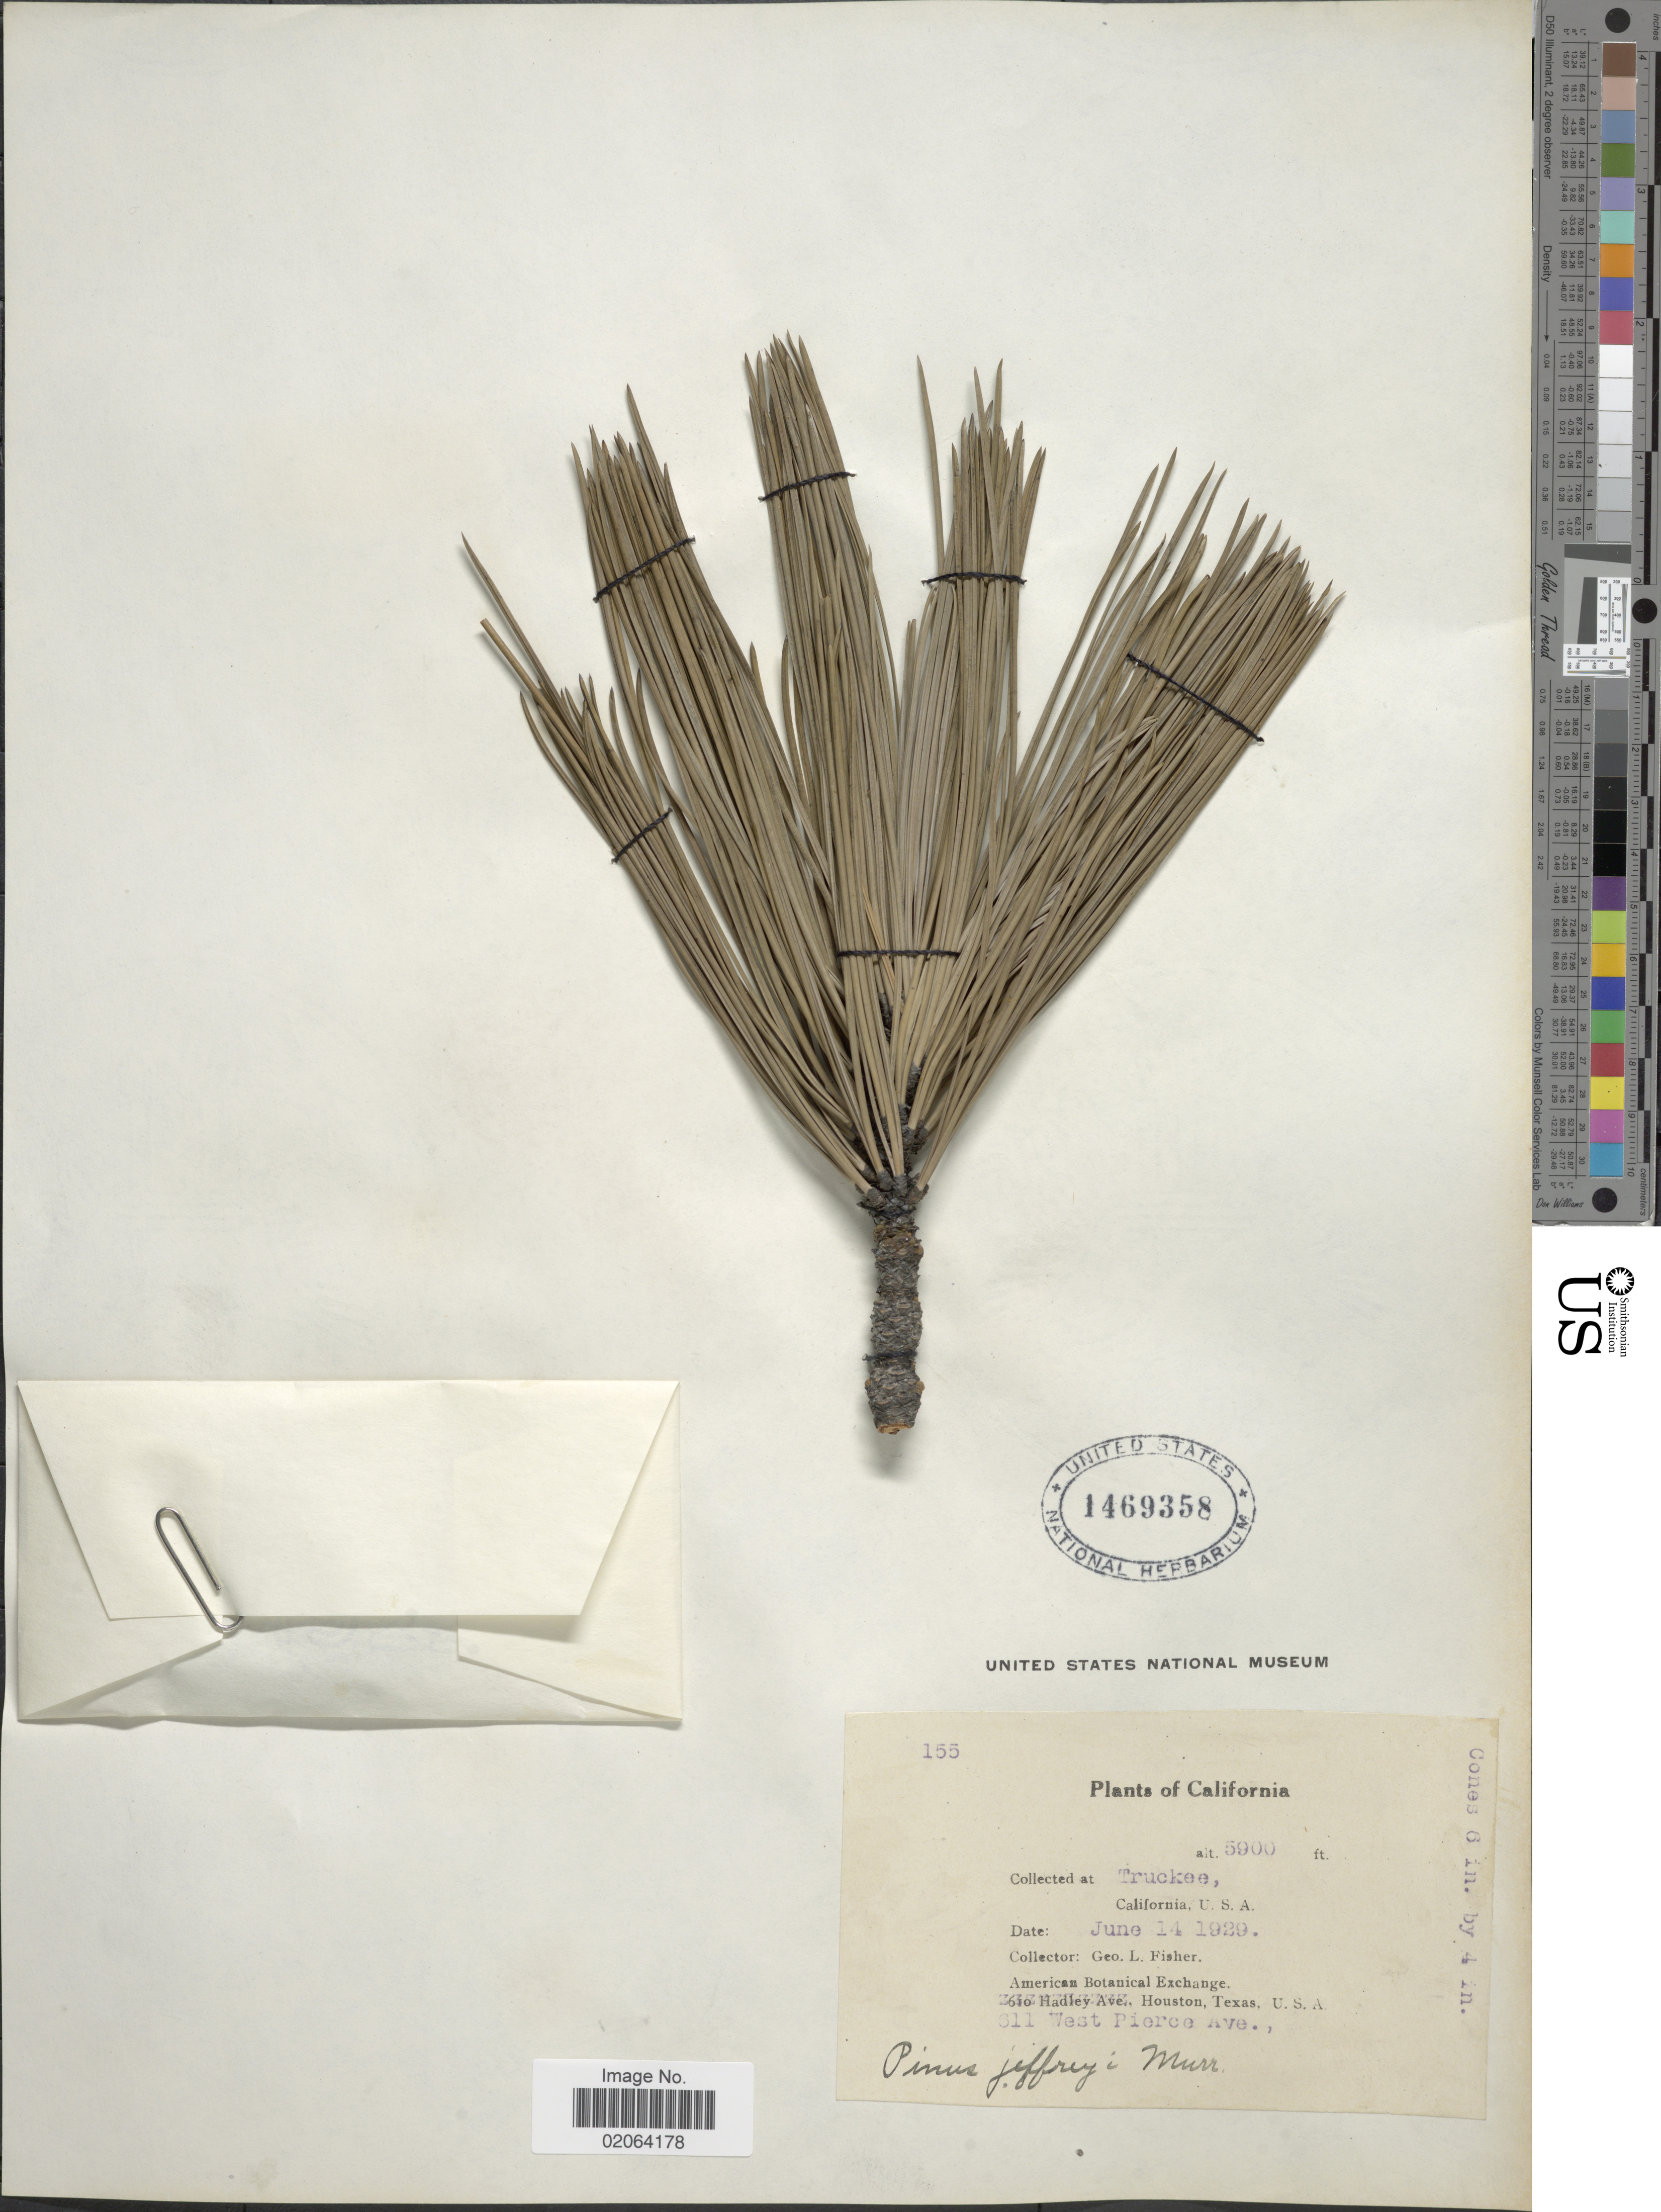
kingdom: Plantae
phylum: Tracheophyta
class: Pinopsida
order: Pinales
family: Pinaceae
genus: Pinus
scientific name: Pinus jeffreyi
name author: Balf.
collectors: G. L. Fisher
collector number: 155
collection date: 1929-06-14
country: United States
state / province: California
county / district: Nevada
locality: Truckee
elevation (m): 1798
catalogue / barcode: US 1469358